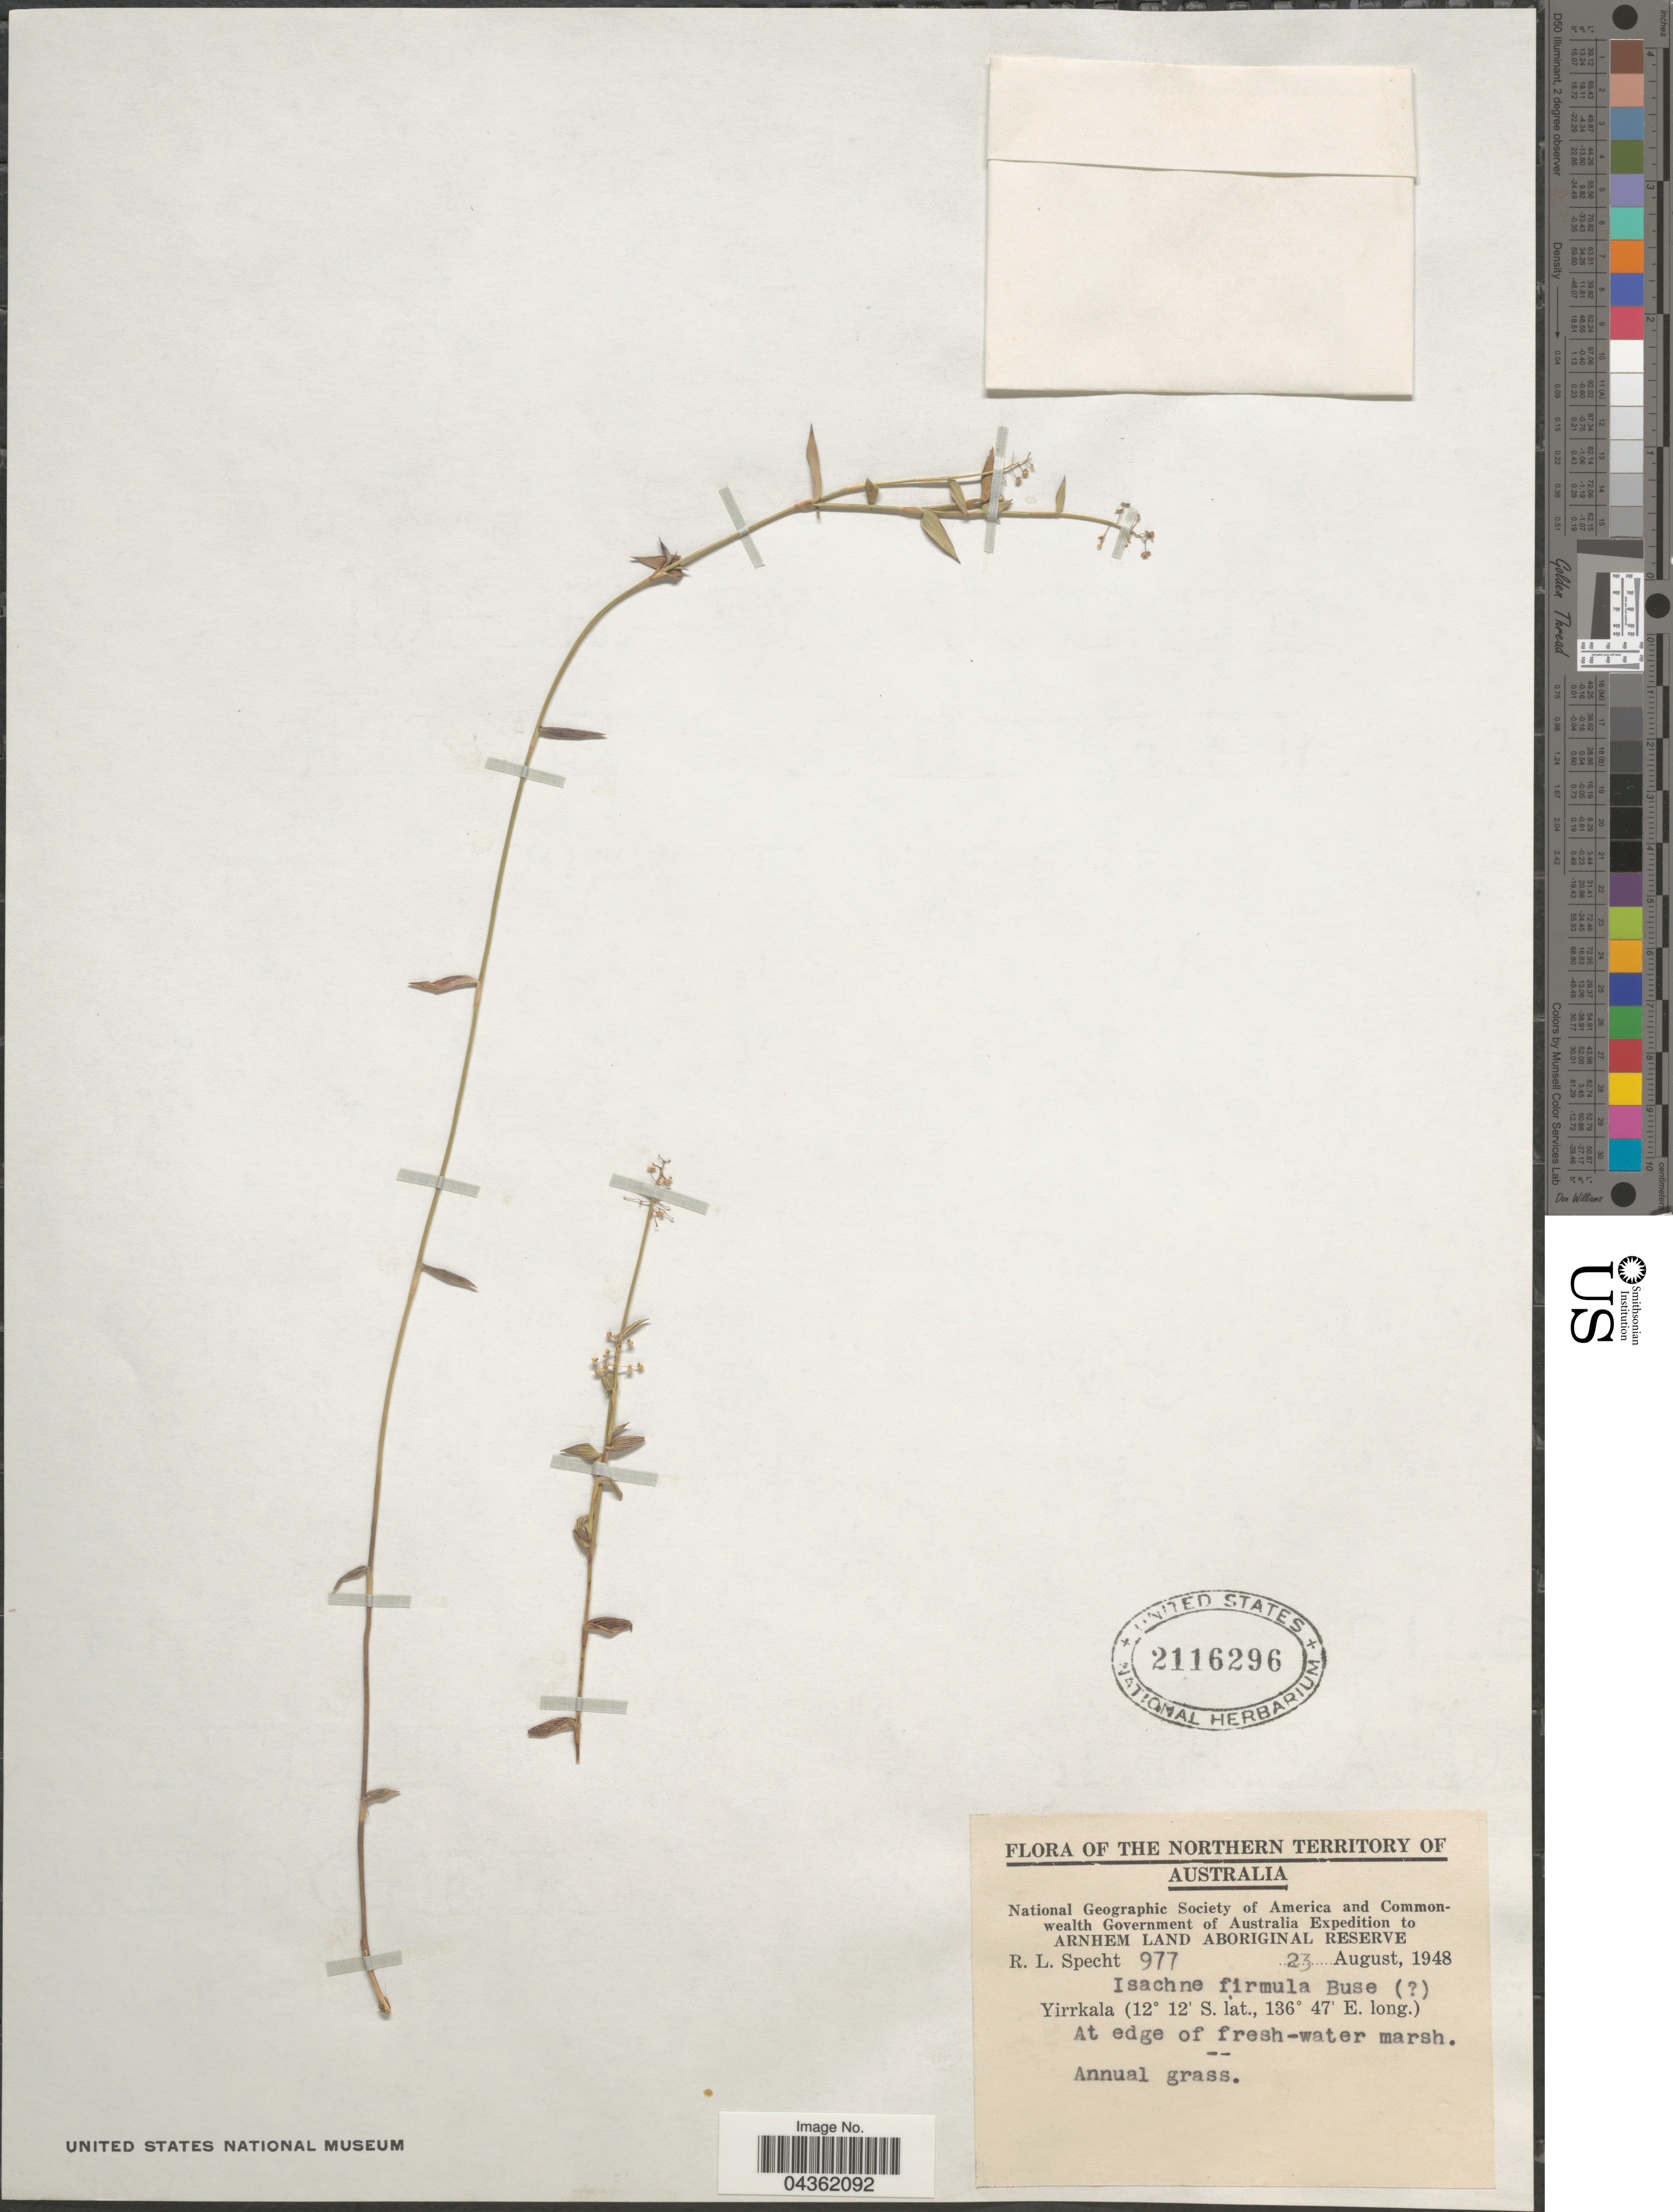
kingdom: Plantae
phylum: Tracheophyta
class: Liliopsida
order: Poales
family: Poaceae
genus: Isachne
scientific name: Isachne pangerangensis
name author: Zoll. & Moritzi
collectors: R. L. Specht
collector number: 977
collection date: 1948-08-23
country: Australia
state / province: Northern Territory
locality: National Geographic Society of America and Commonwealth Government of Australia Expedition to Arnhem Land aboriginal Reserve. Yirrkala.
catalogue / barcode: US 2116296